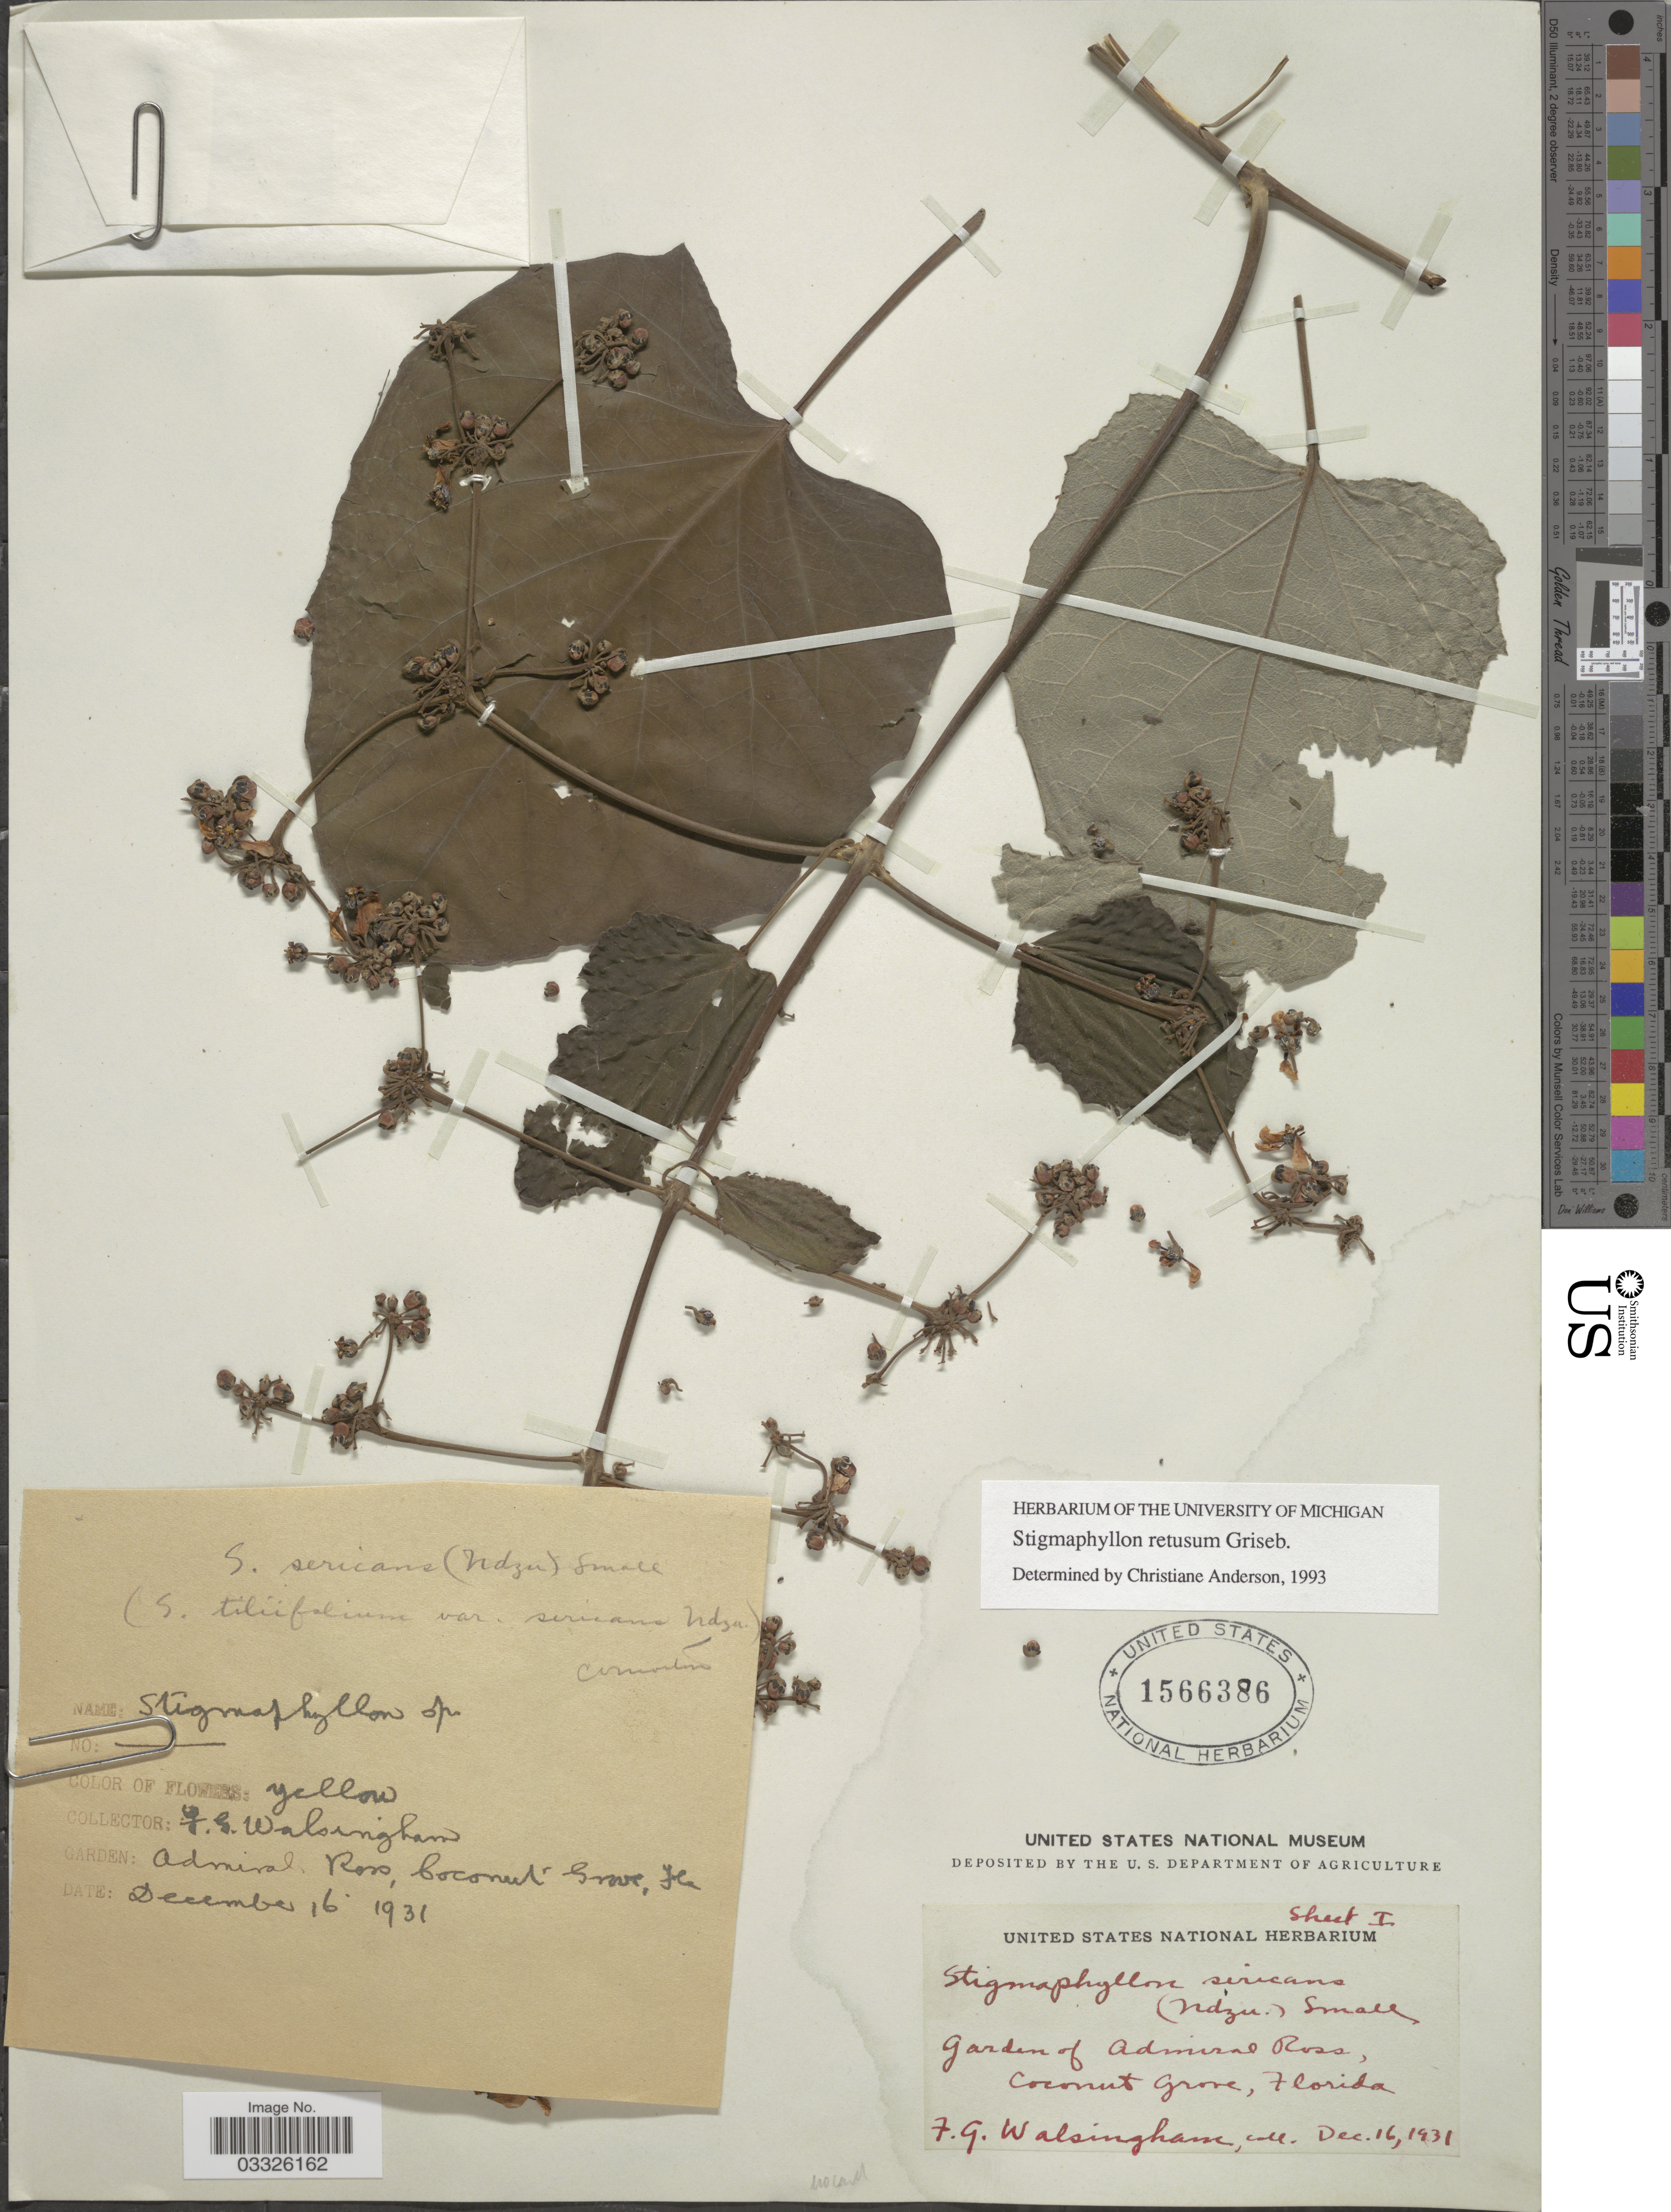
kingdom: Plantae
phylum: Tracheophyta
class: Magnoliopsida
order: Malpighiales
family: Malpighiaceae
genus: Stigmaphyllon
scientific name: Stigmaphyllon retusum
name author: Griseb.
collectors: F. Walsingham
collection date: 1931-12-16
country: United States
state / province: Florida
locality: Garden of Admiral Ross, Coconut Grove.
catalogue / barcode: US 1566386